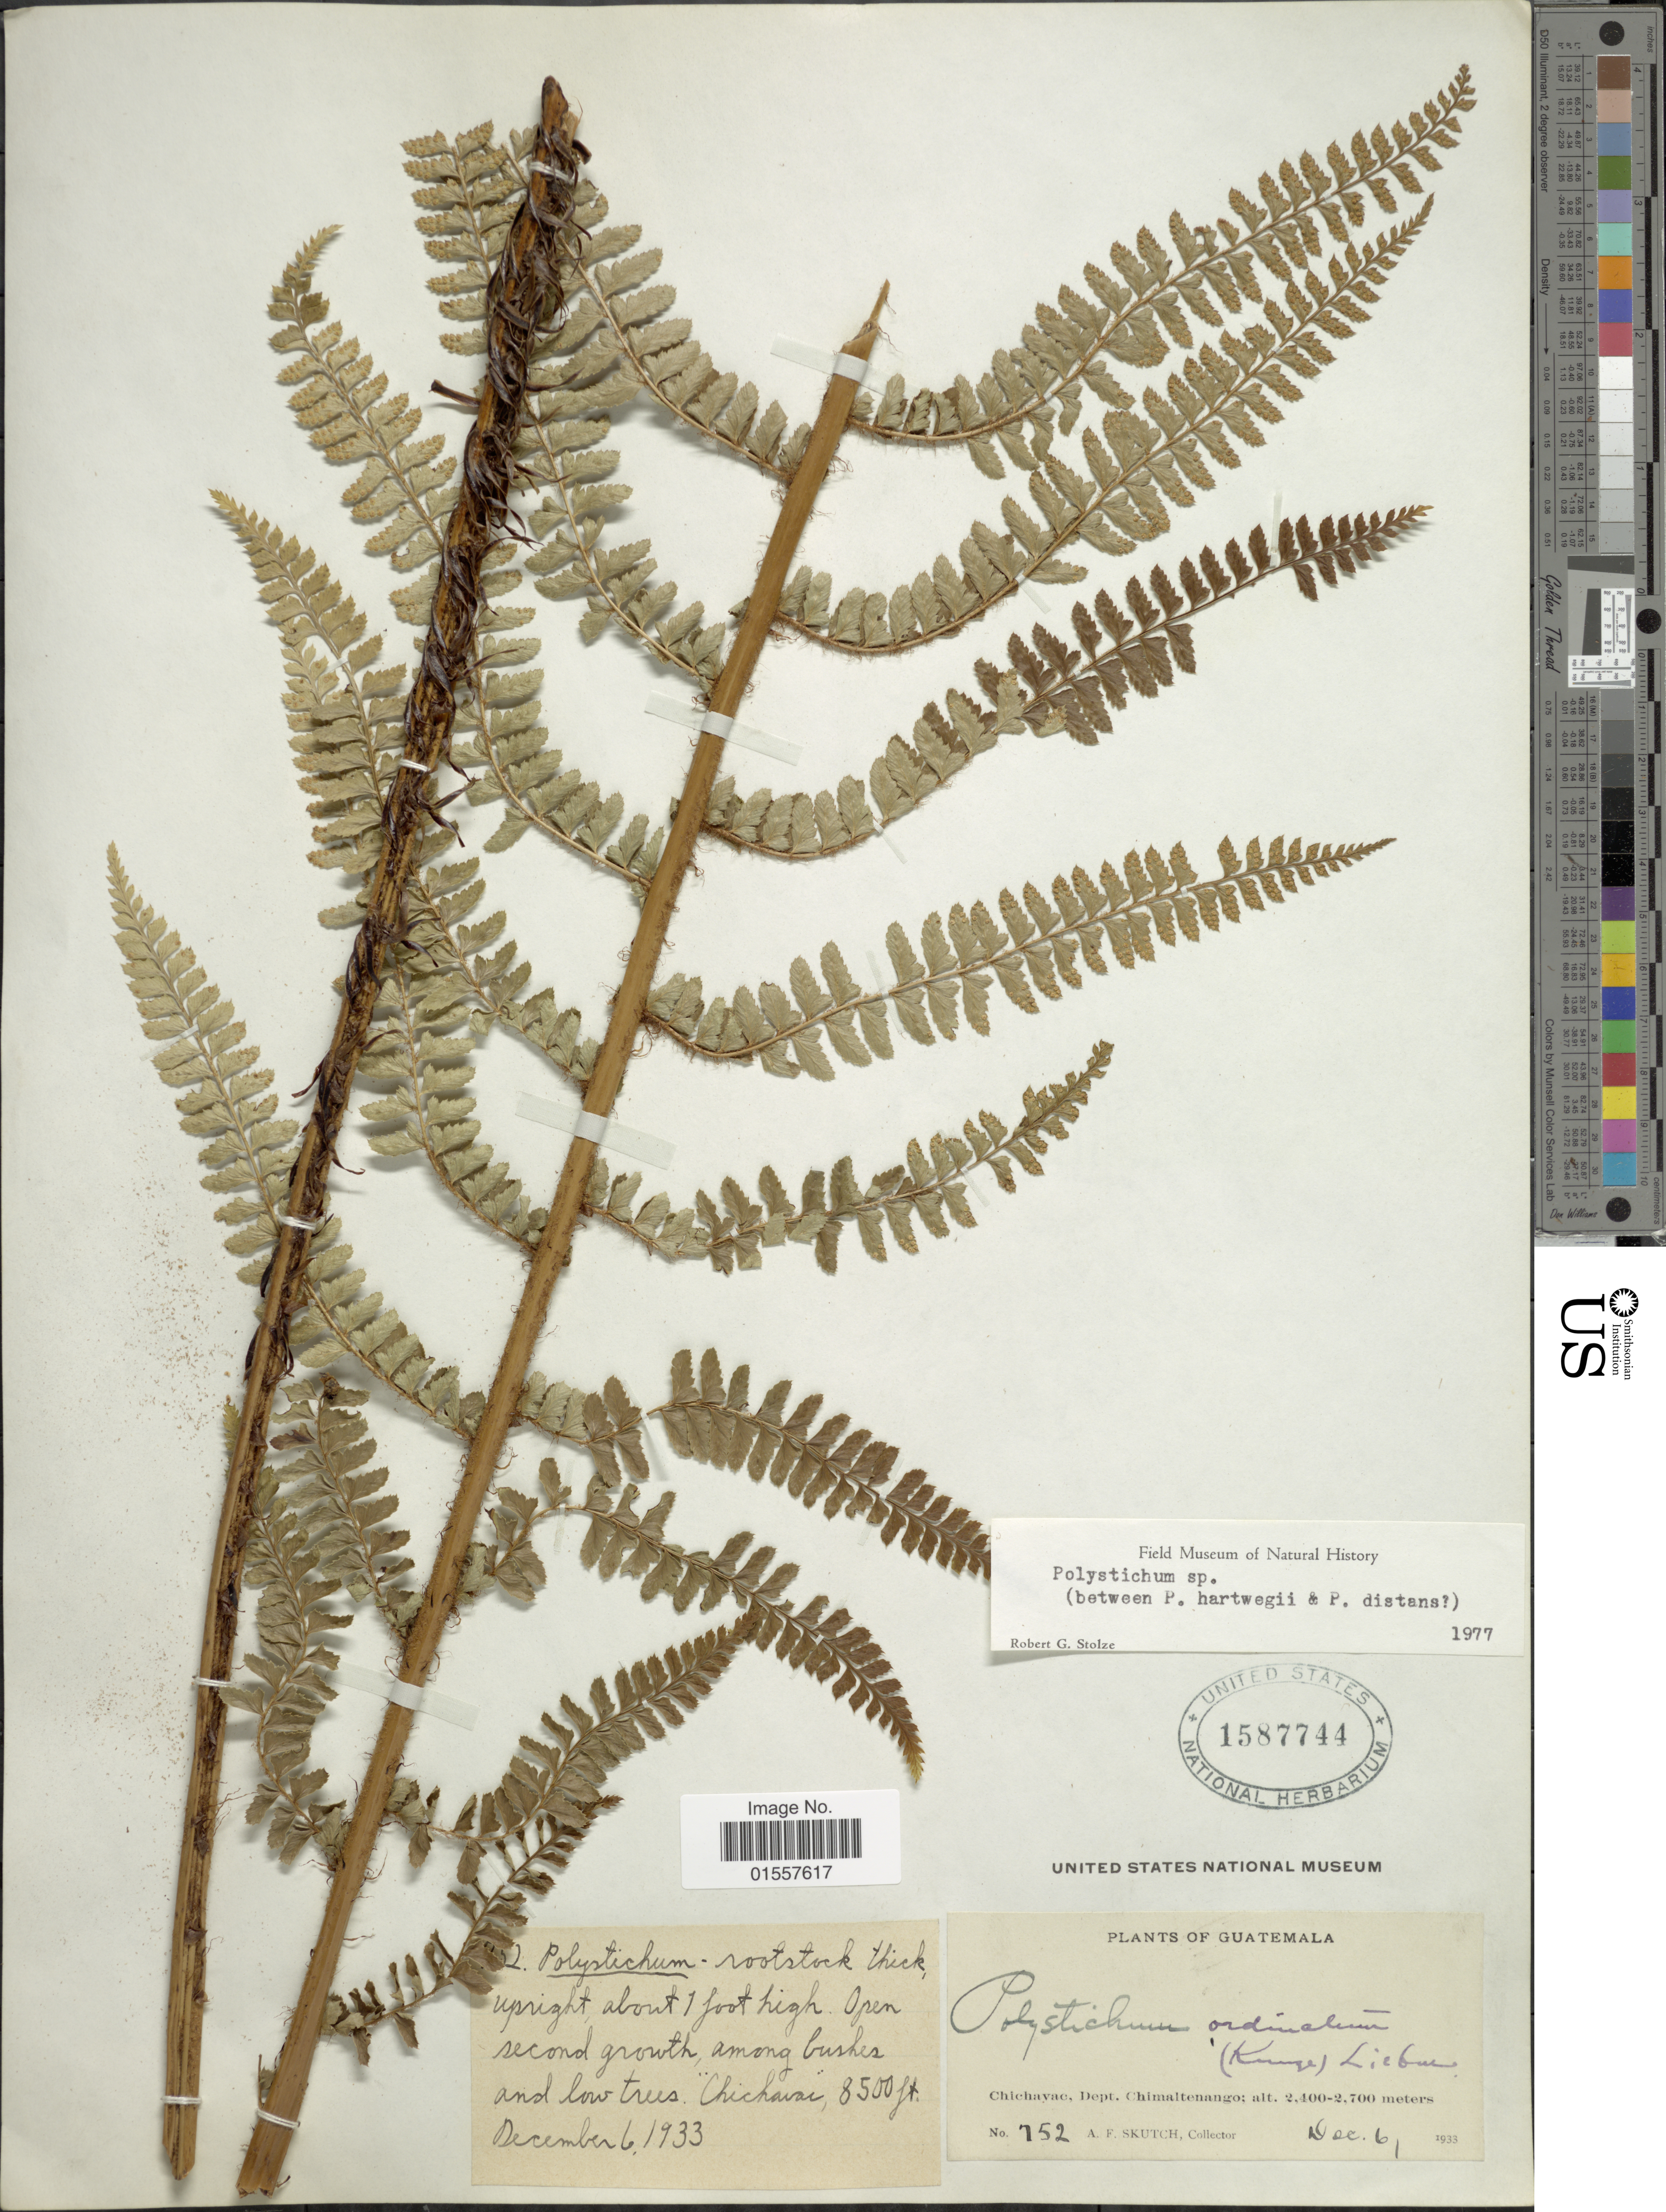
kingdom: Plantae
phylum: Tracheophyta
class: Polypodiopsida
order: Polypodiales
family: Dryopteridaceae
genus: Polystichum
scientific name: Polystichum distans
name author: E. Fourn.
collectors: A. F. Skutch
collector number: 752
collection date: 1933-12-06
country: Guatemala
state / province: Chimaltenango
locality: Chichavac, dept. Chimaltenango, Chichaiac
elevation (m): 2591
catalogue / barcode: US 1587744